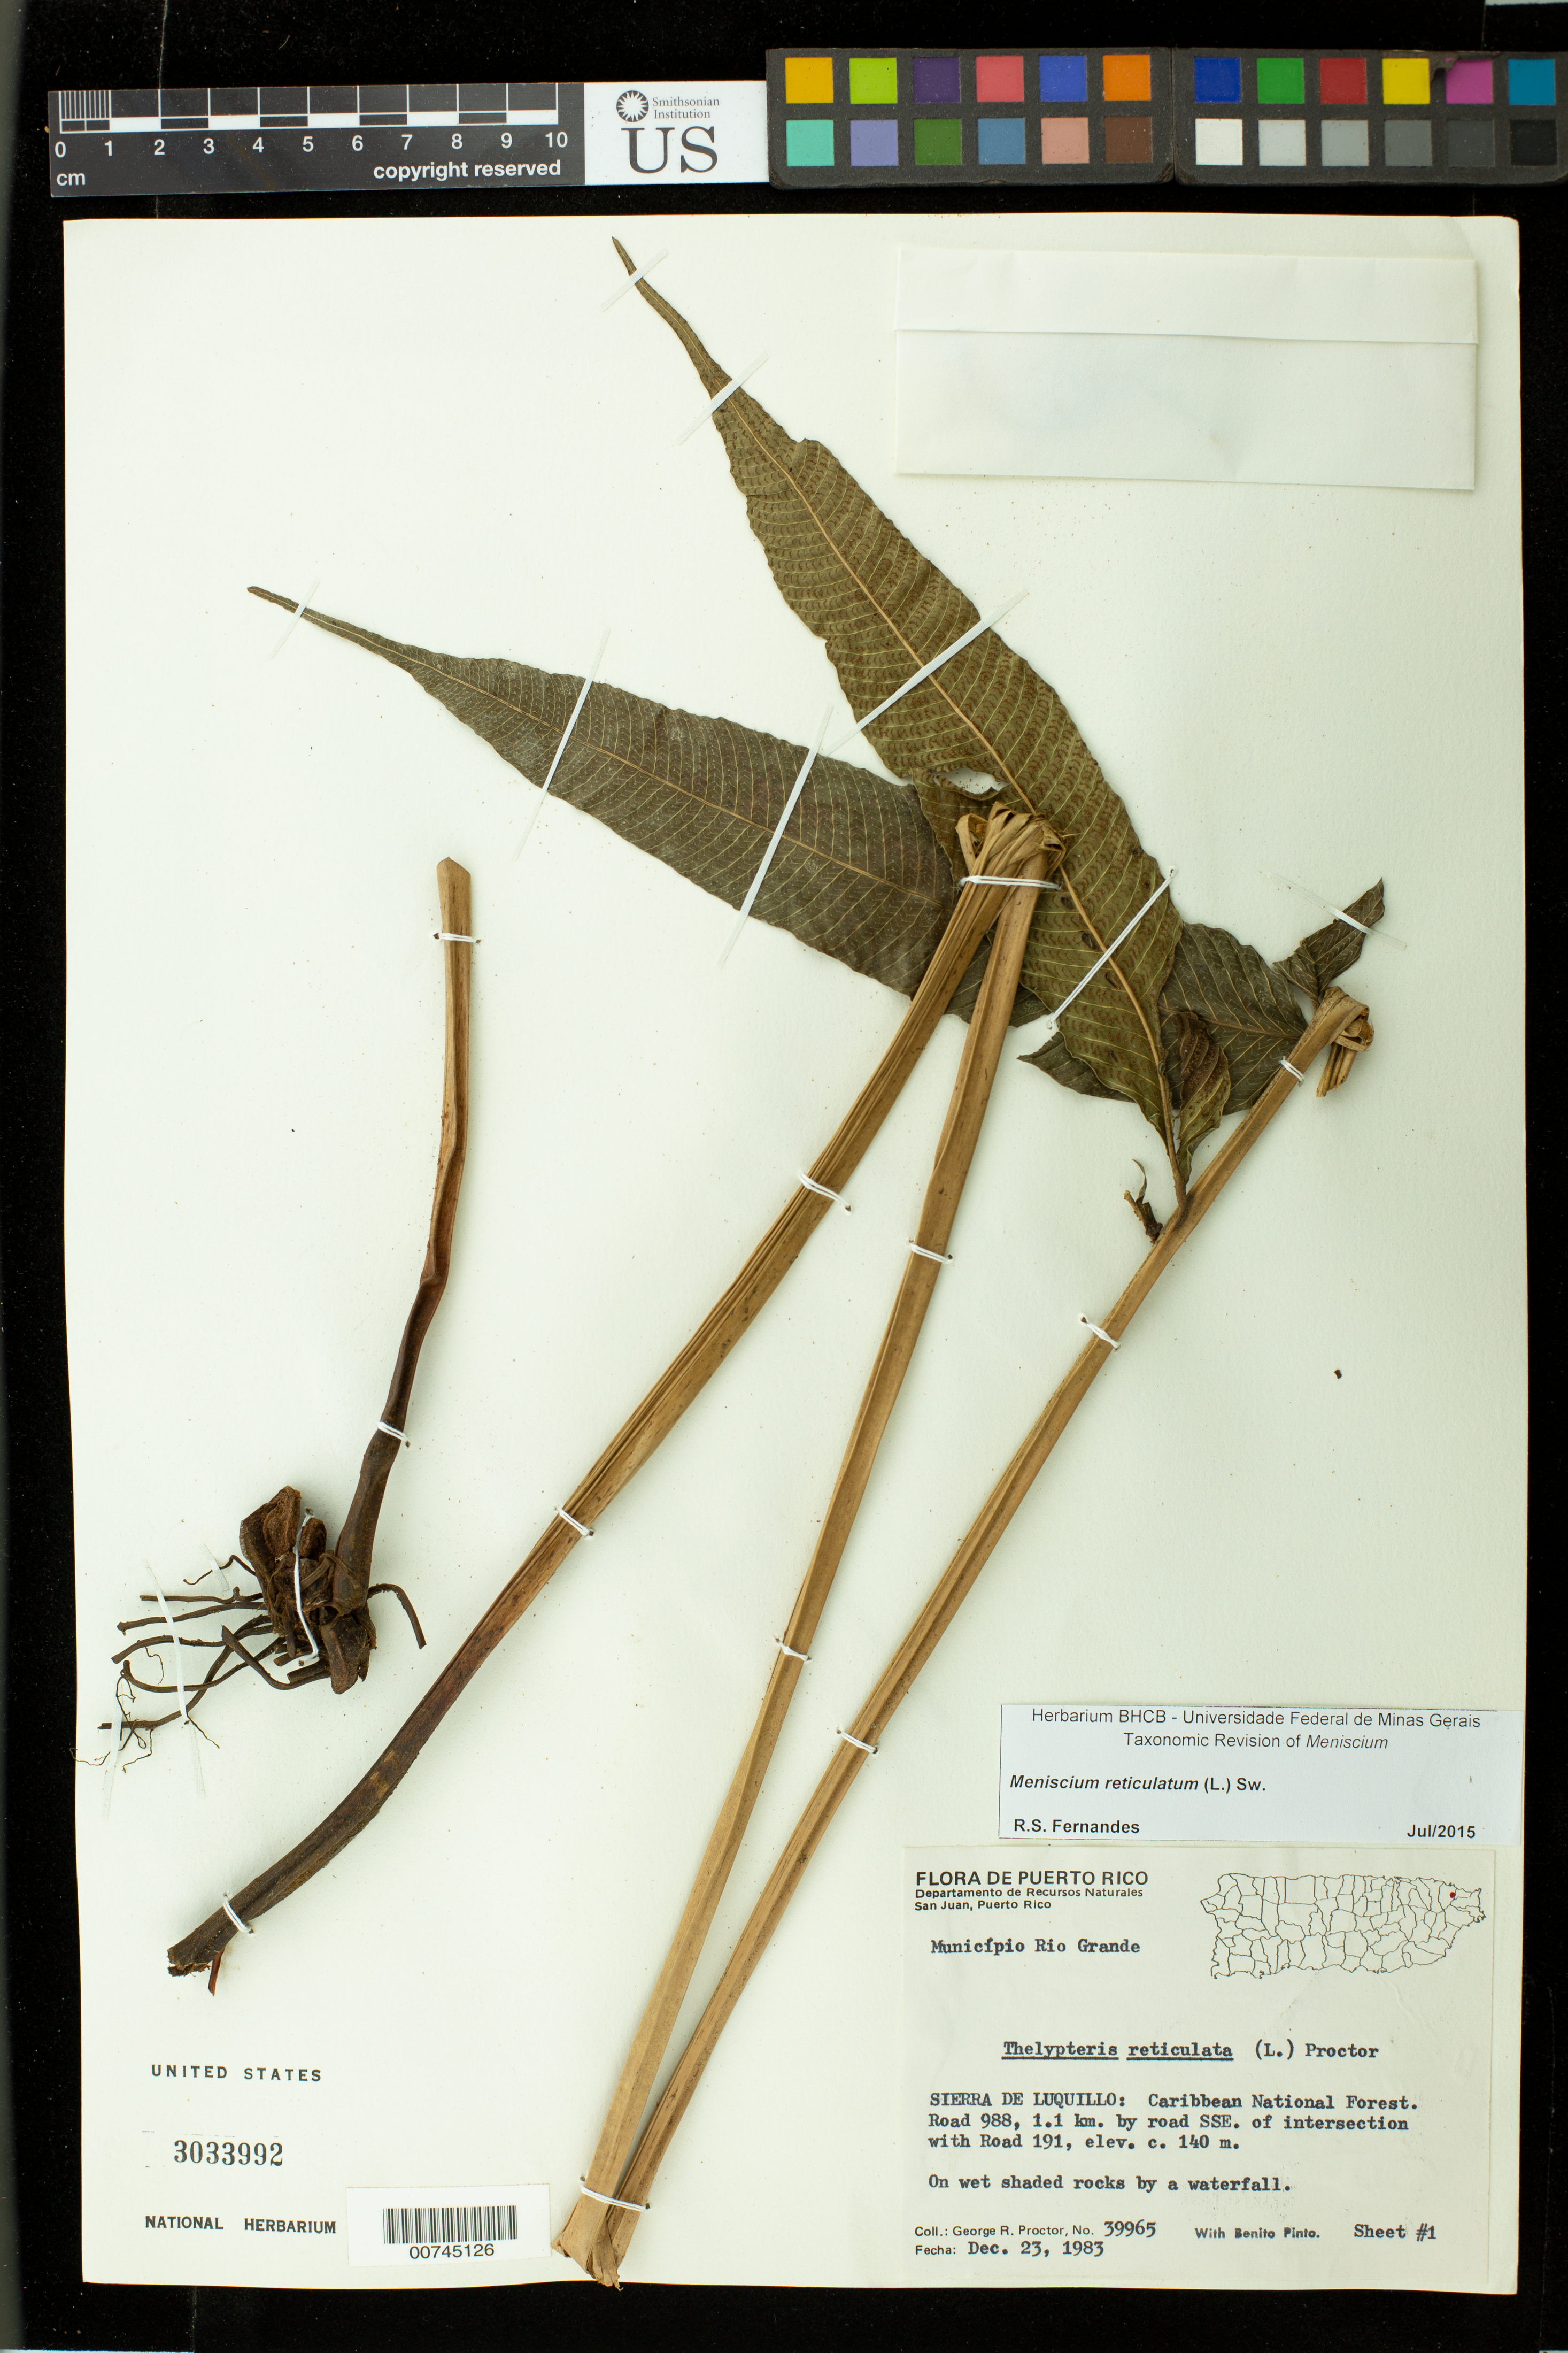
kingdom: Plantae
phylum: Tracheophyta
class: Polypodiopsida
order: Polypodiales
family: Thelypteridaceae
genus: Meniscium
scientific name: Meniscium reticulatum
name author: (L.) Sw.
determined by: Fernandes, R. S.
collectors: G. R. Proctor & B. Pinto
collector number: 39965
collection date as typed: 23 Dec 1983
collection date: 1983-12-23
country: Puerto Rico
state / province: Río Grande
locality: Sierra de Luquillo: Caribbean National Forest. Road 988, 1.1 km by road SSE of intersection with road 191, Municipio Río Grande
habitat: On wet shaded rocks by a waterfall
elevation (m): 140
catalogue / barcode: US 3033992